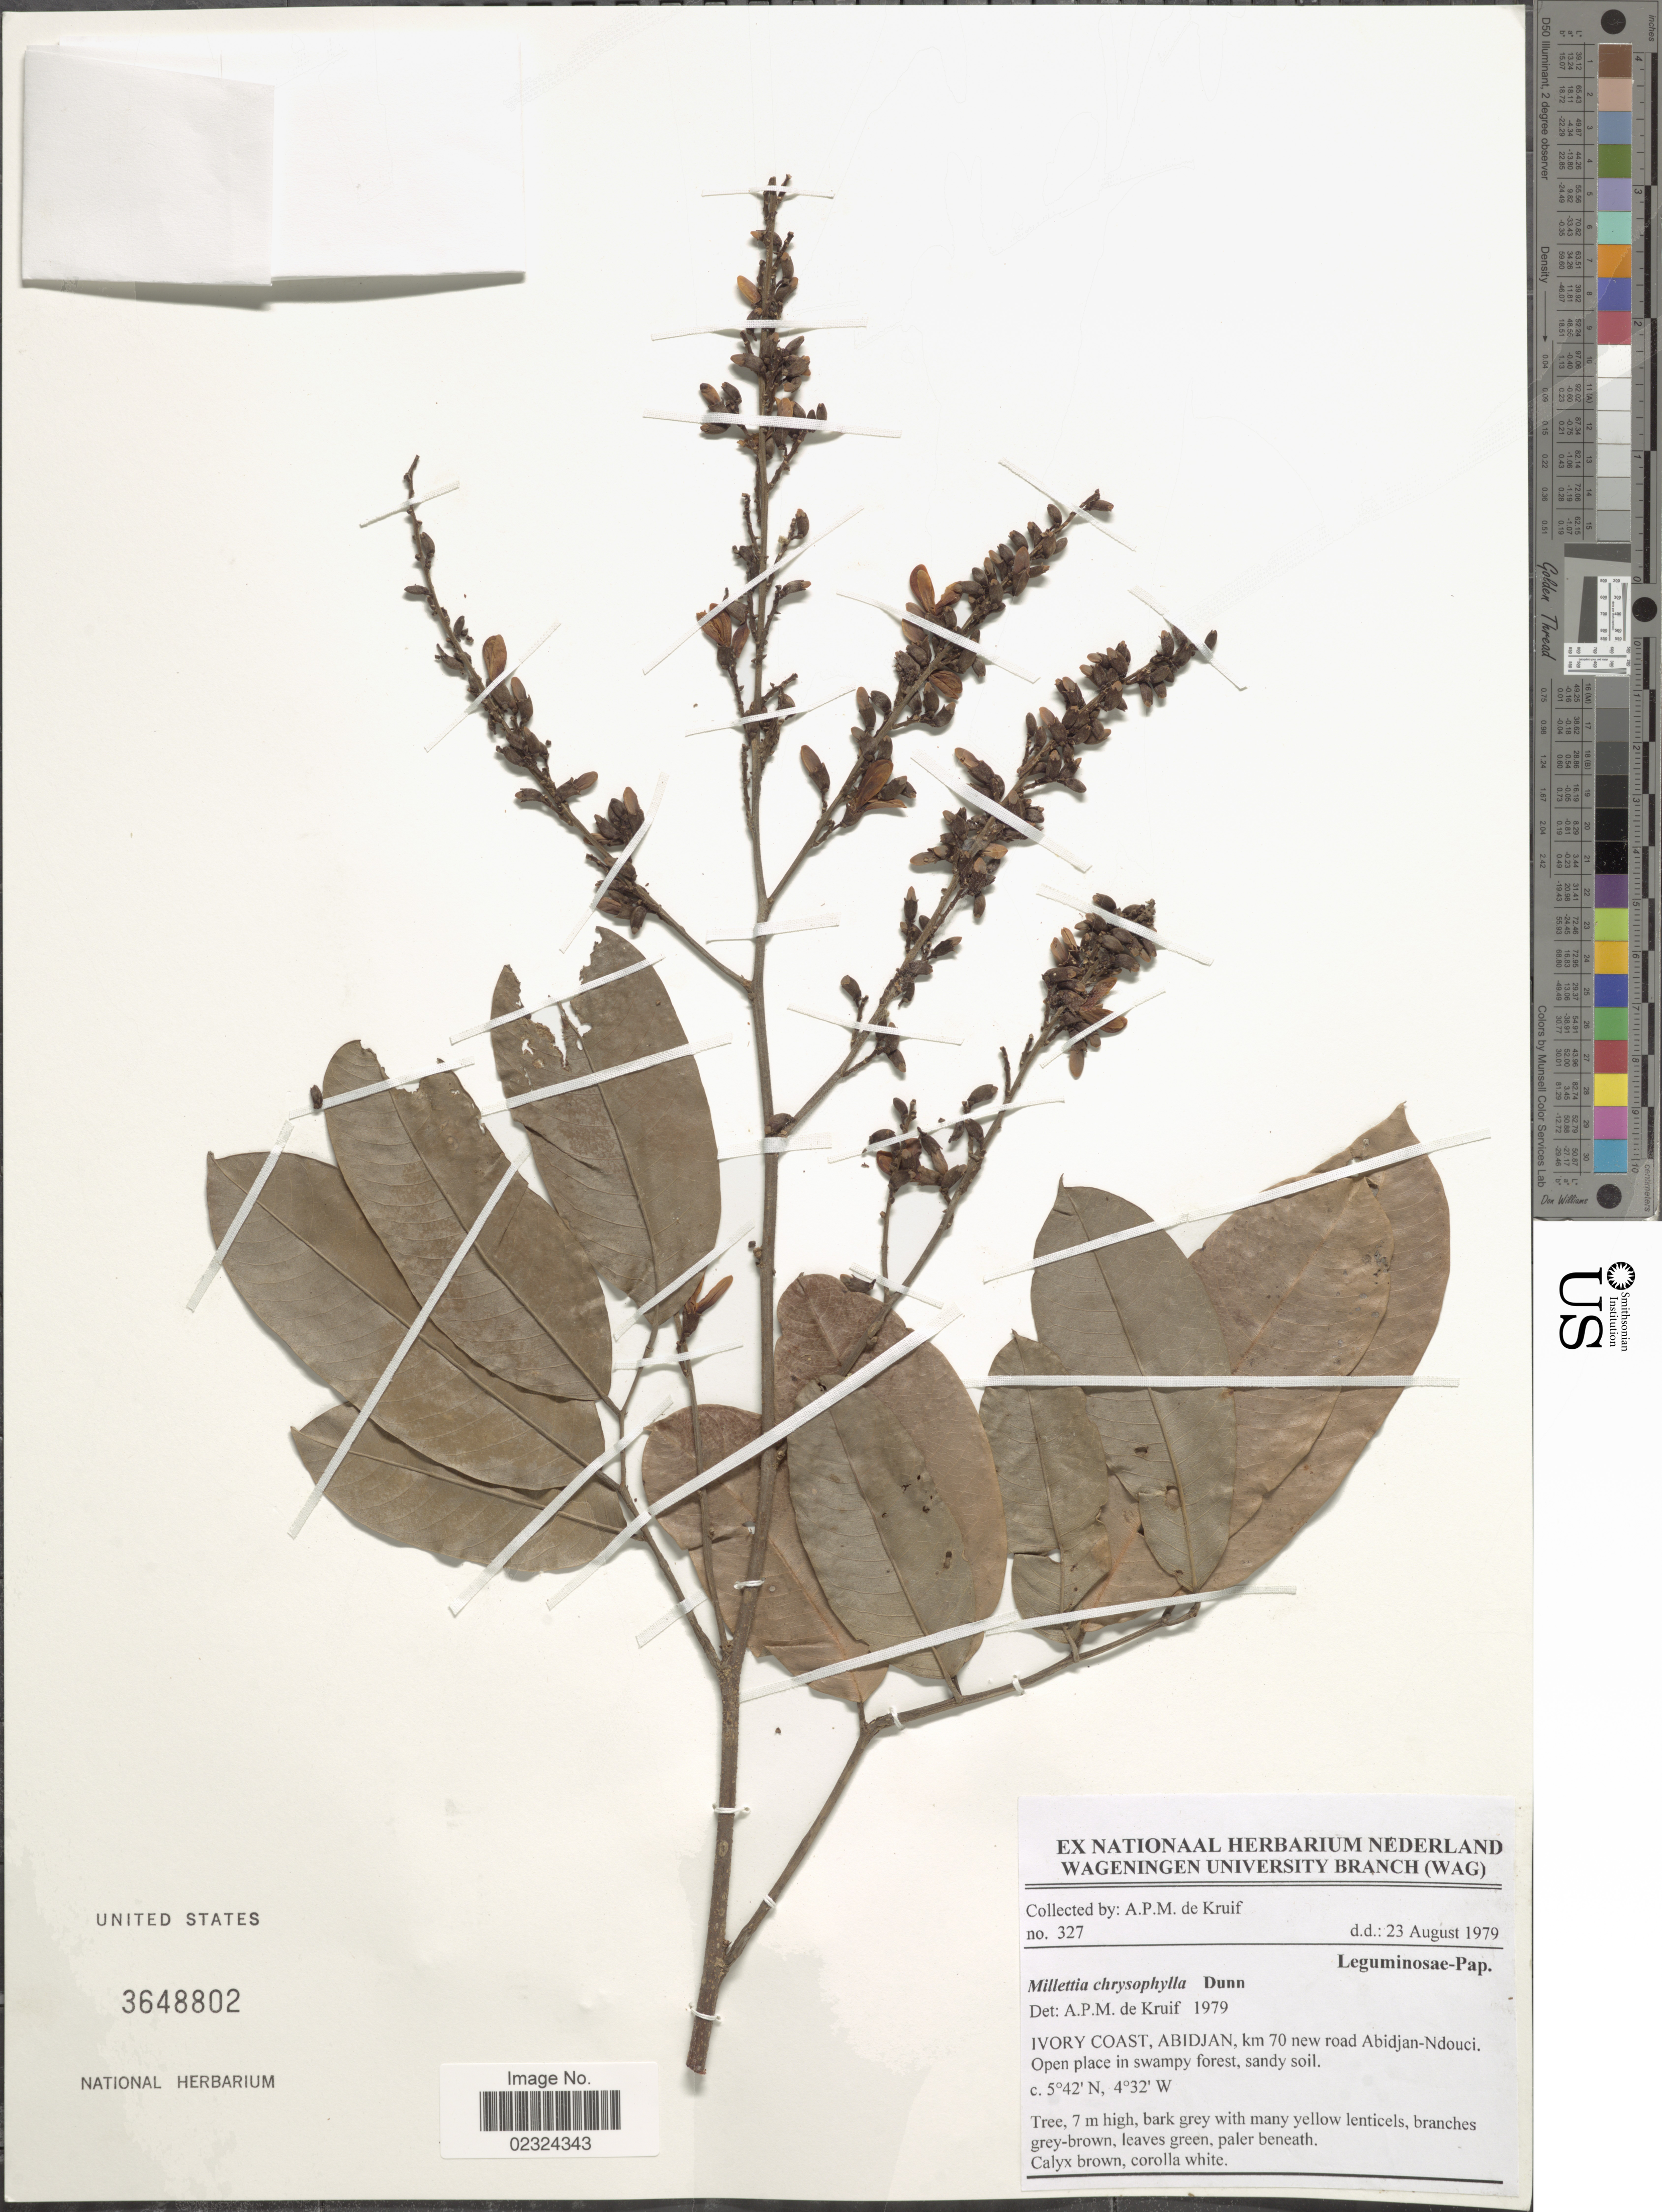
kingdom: Plantae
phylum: Tracheophyta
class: Magnoliopsida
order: Fabales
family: Fabaceae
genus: Millettia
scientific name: Millettia chrysophylla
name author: Dunn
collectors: A. P. de Kruif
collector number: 327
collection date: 1979-08-23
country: Ivory Coast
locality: Abidjan, km 70 new road Abidjan-Ndouci.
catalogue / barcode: US 3648802